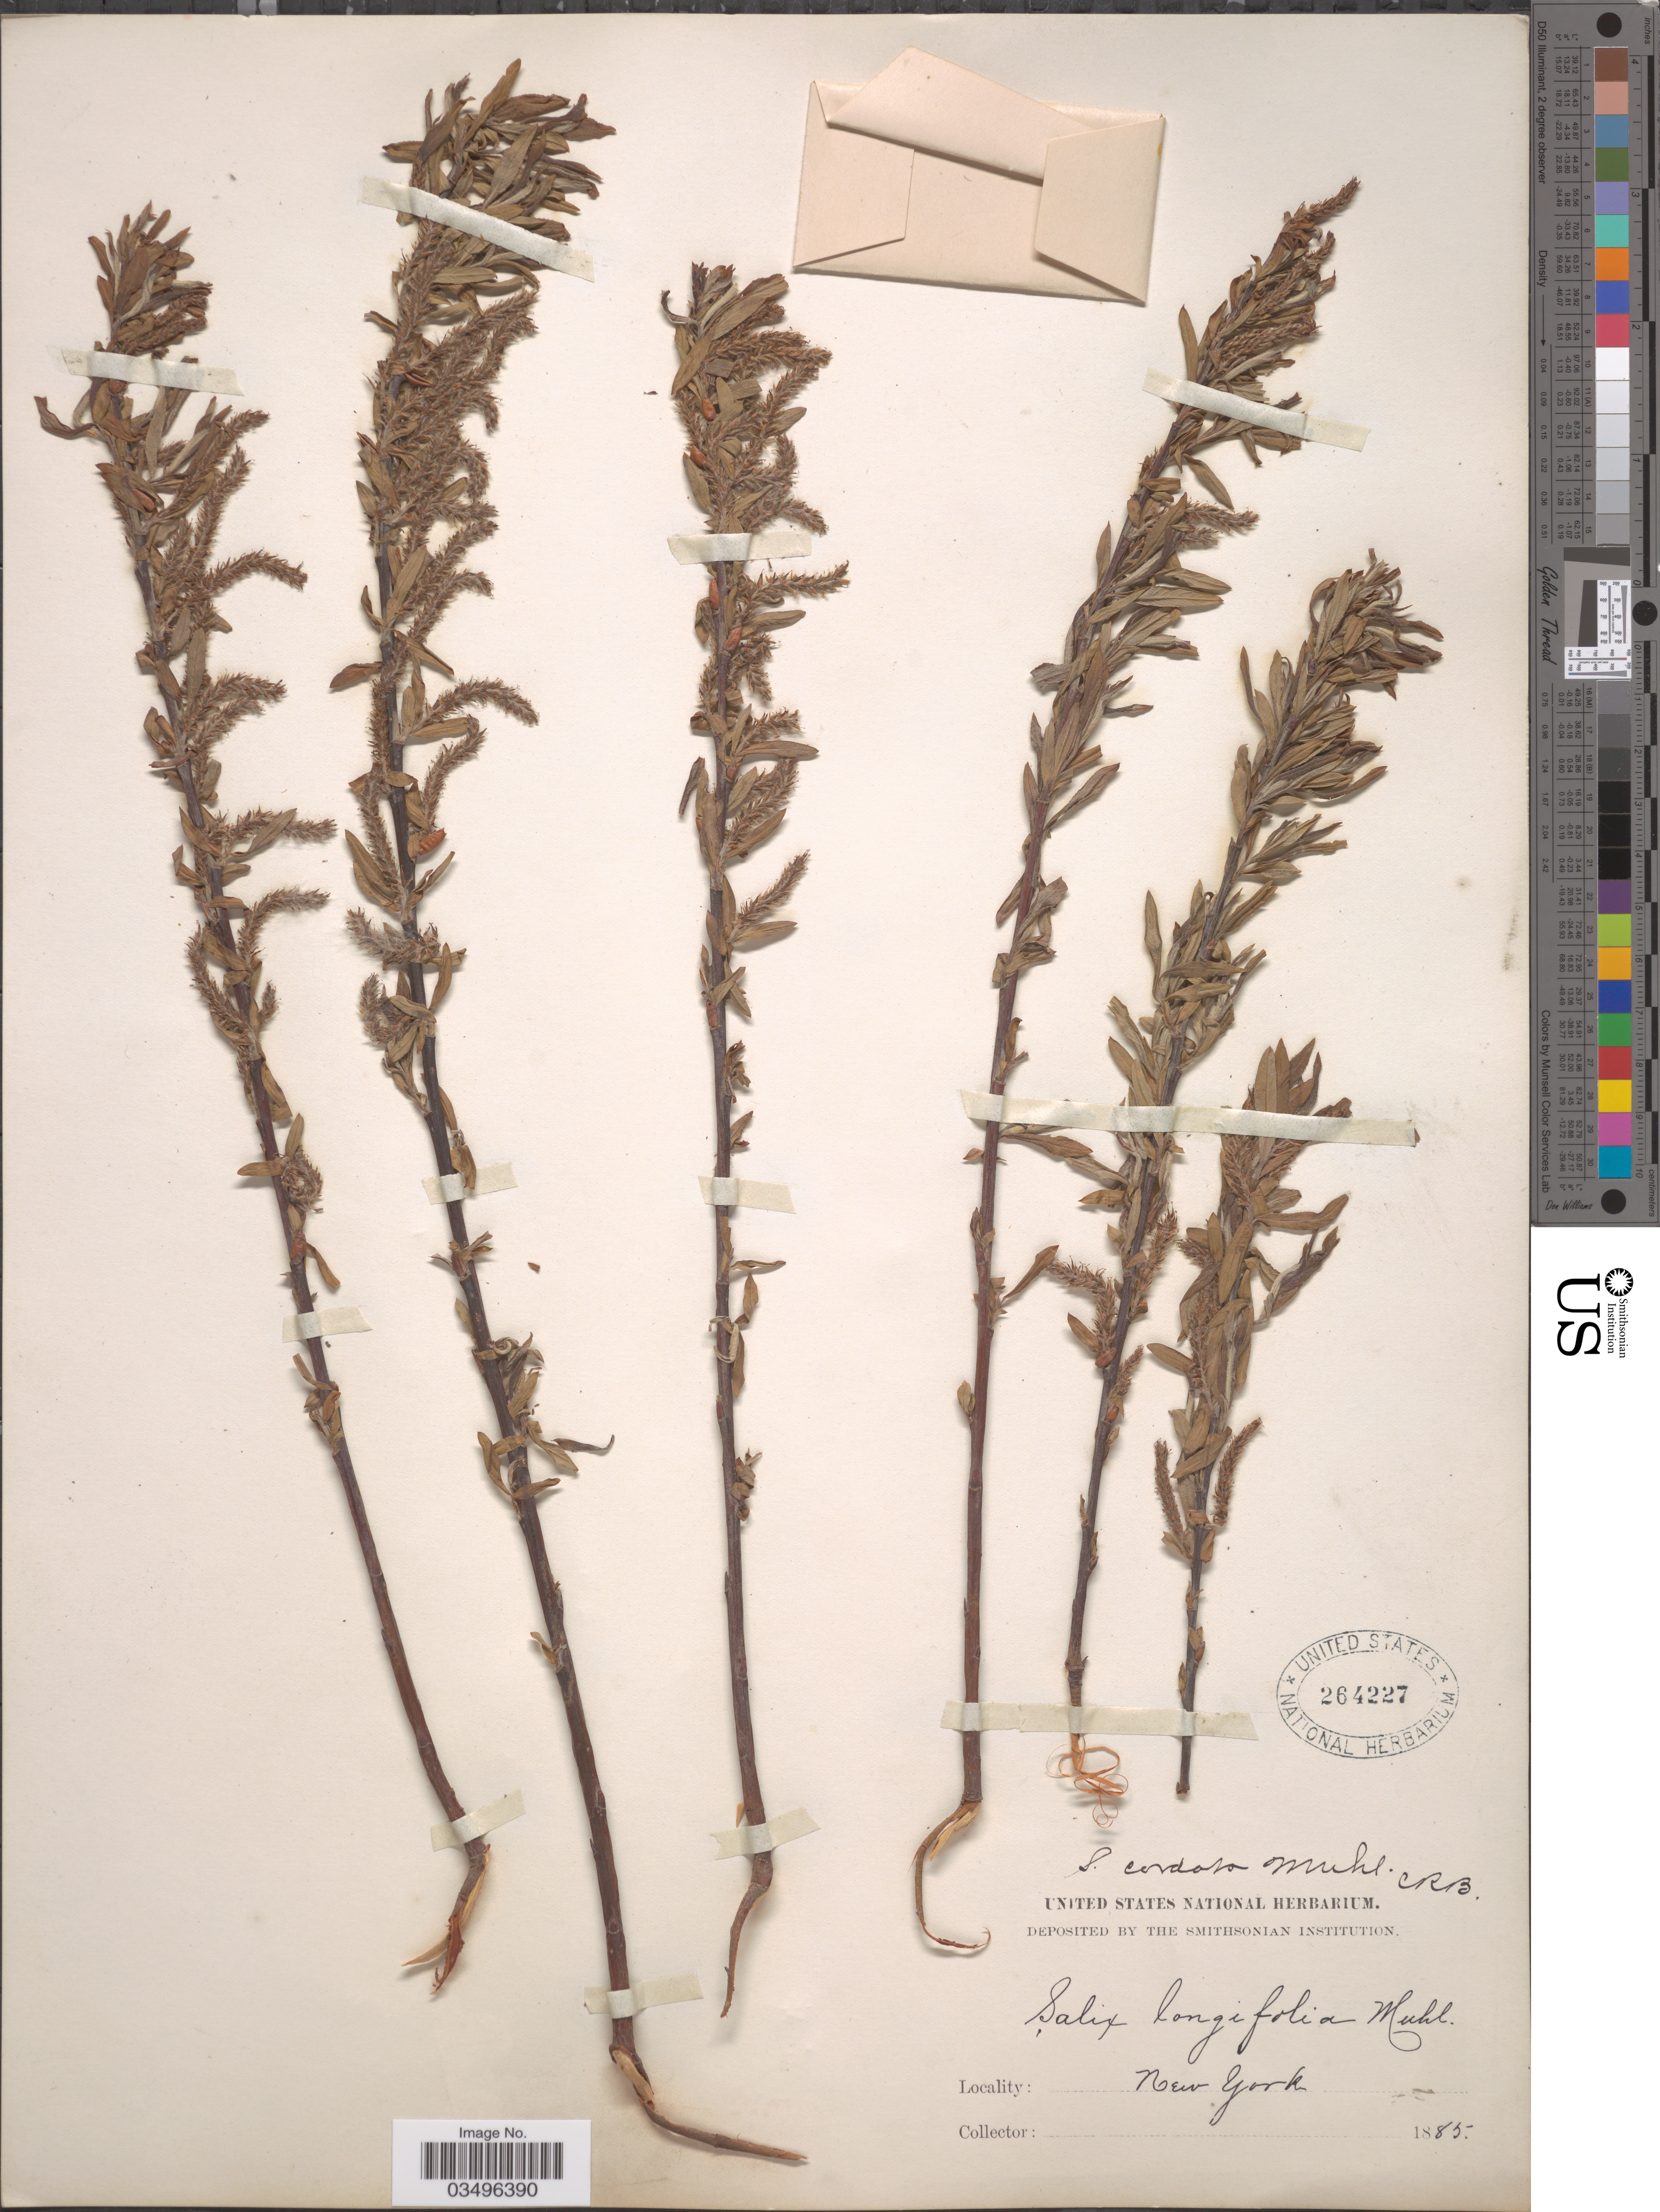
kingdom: Plantae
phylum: Tracheophyta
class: Magnoliopsida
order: Malpighiales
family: Salicaceae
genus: Salix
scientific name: Salix cordata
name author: Michx.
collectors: ex herb. United States National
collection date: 1885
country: United States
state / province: New York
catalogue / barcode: US 264227